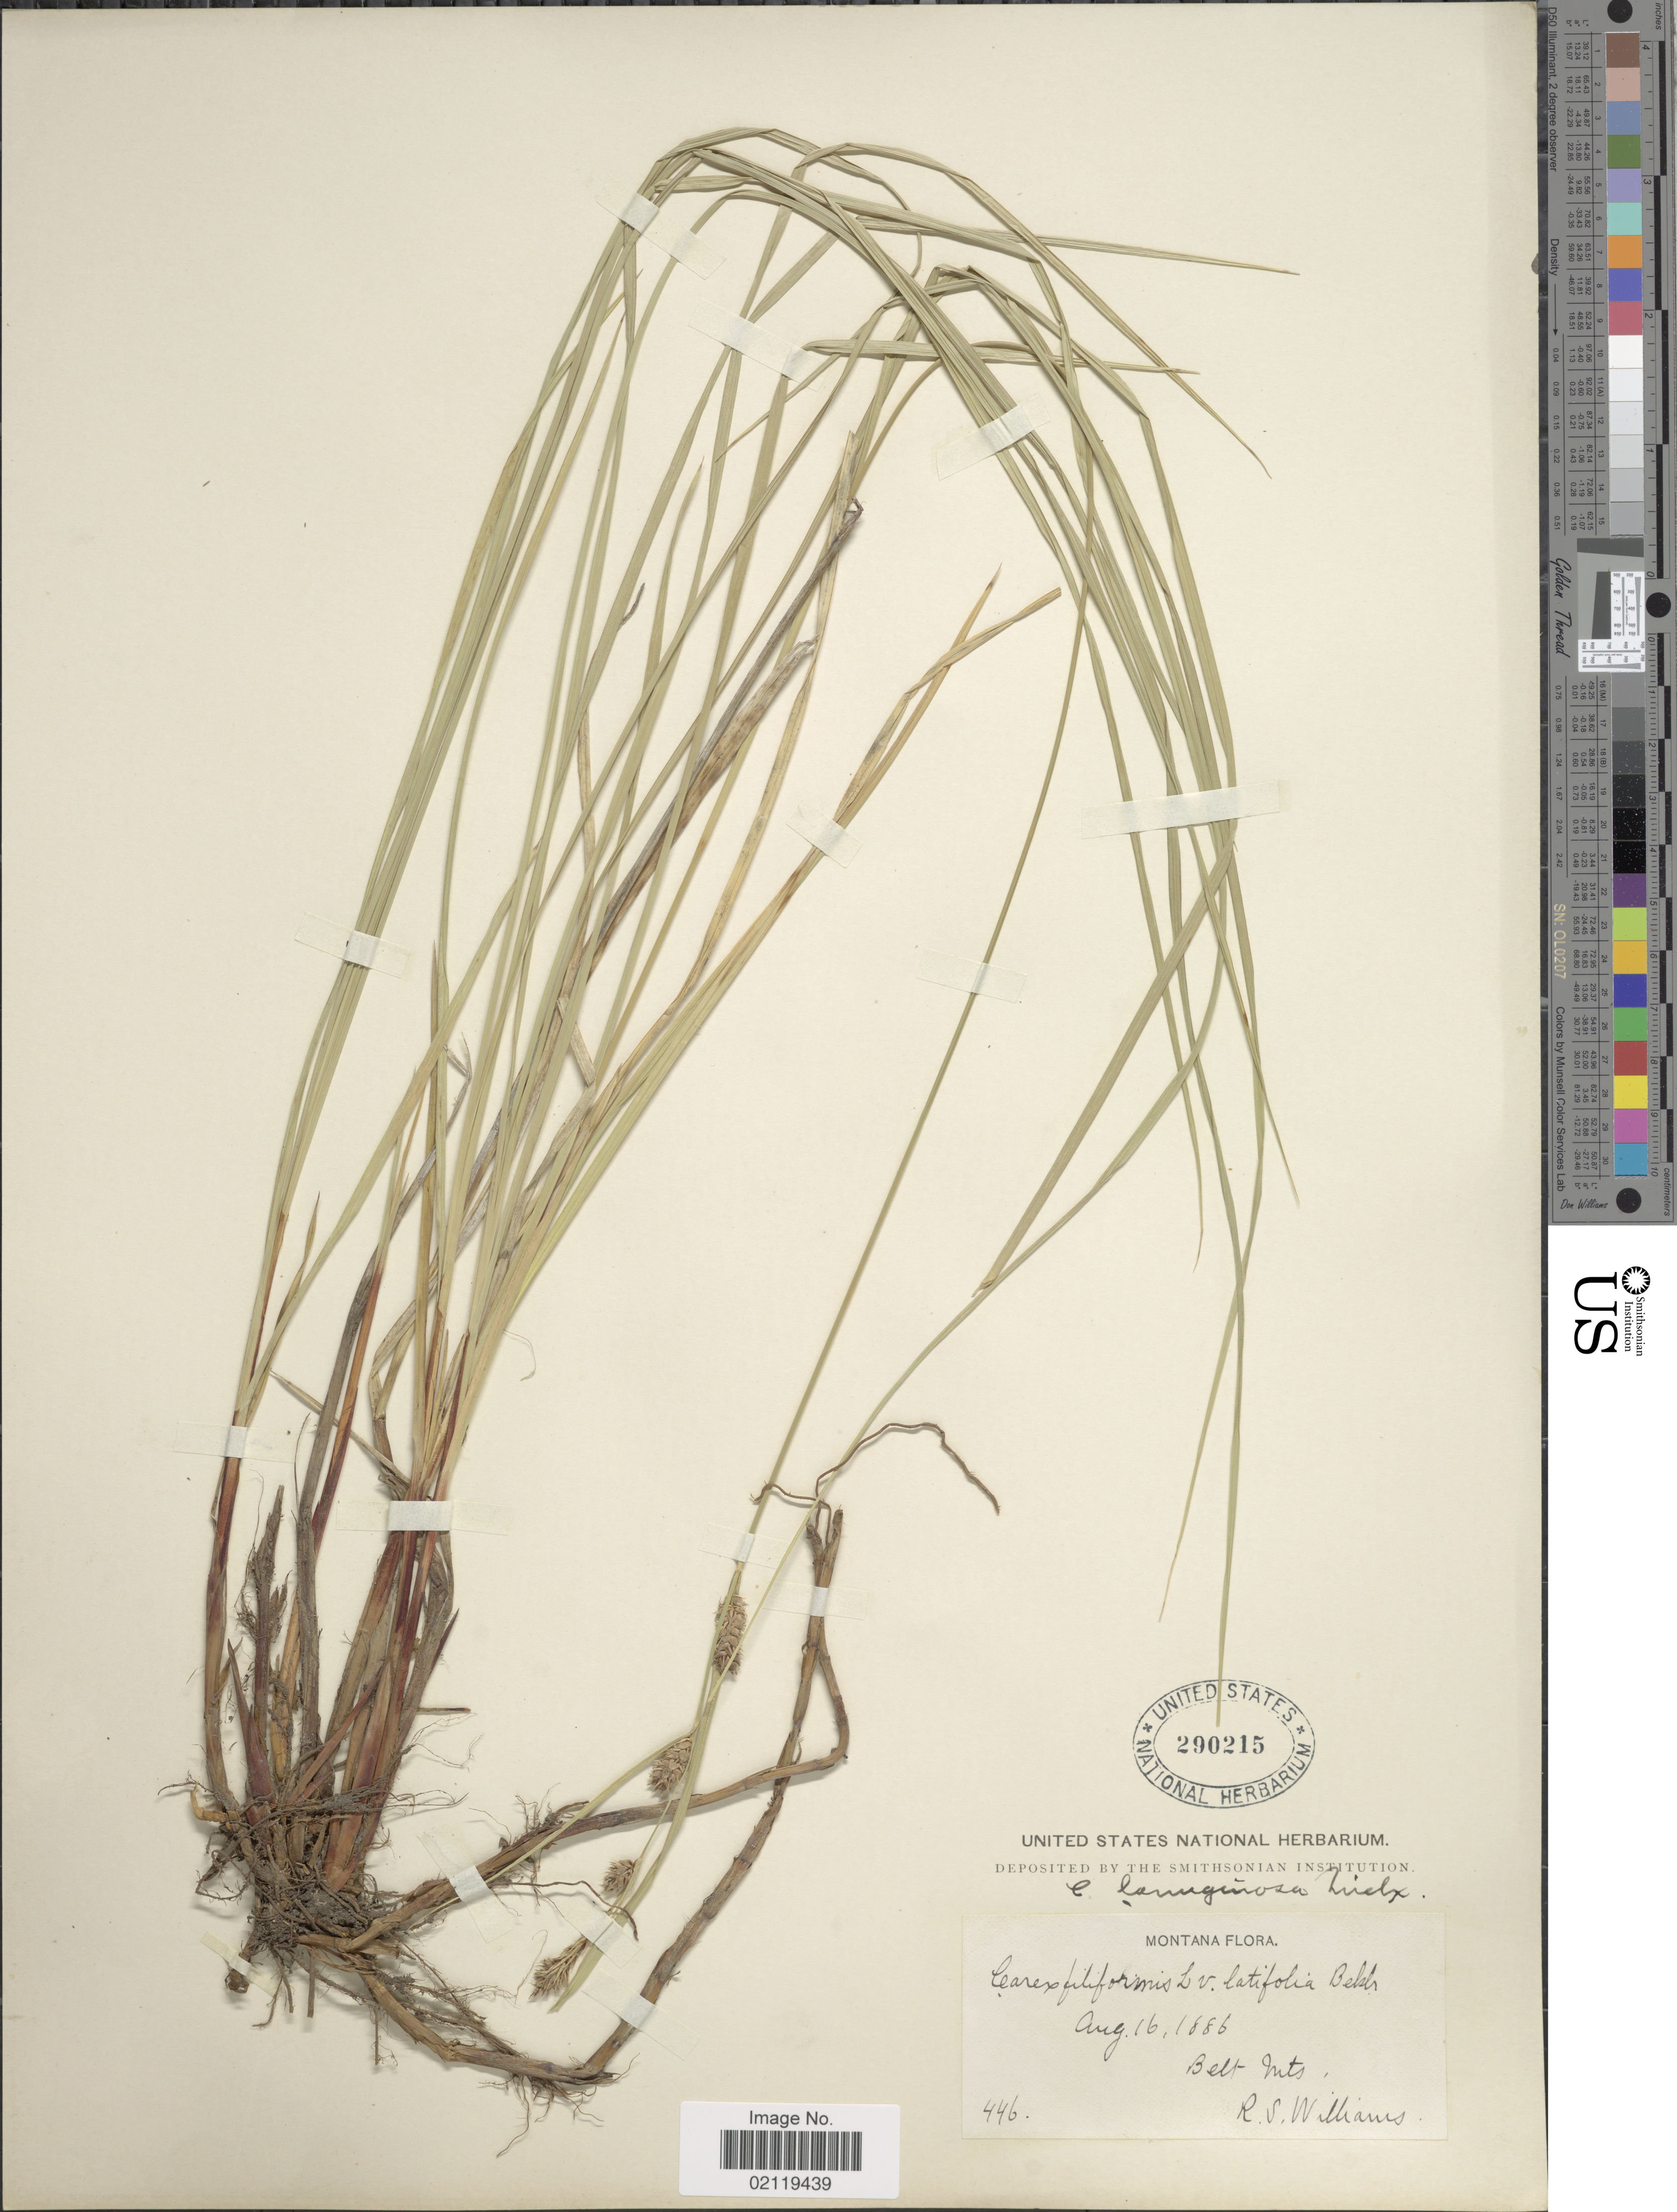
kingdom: Plantae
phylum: Tracheophyta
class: Liliopsida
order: Poales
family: Cyperaceae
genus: Carex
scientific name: Carex pellita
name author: Muhl. ex Willd.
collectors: R. S. Williams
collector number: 446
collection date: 1886-08-16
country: United States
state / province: Montana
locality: Belt Mts.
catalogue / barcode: US 290215